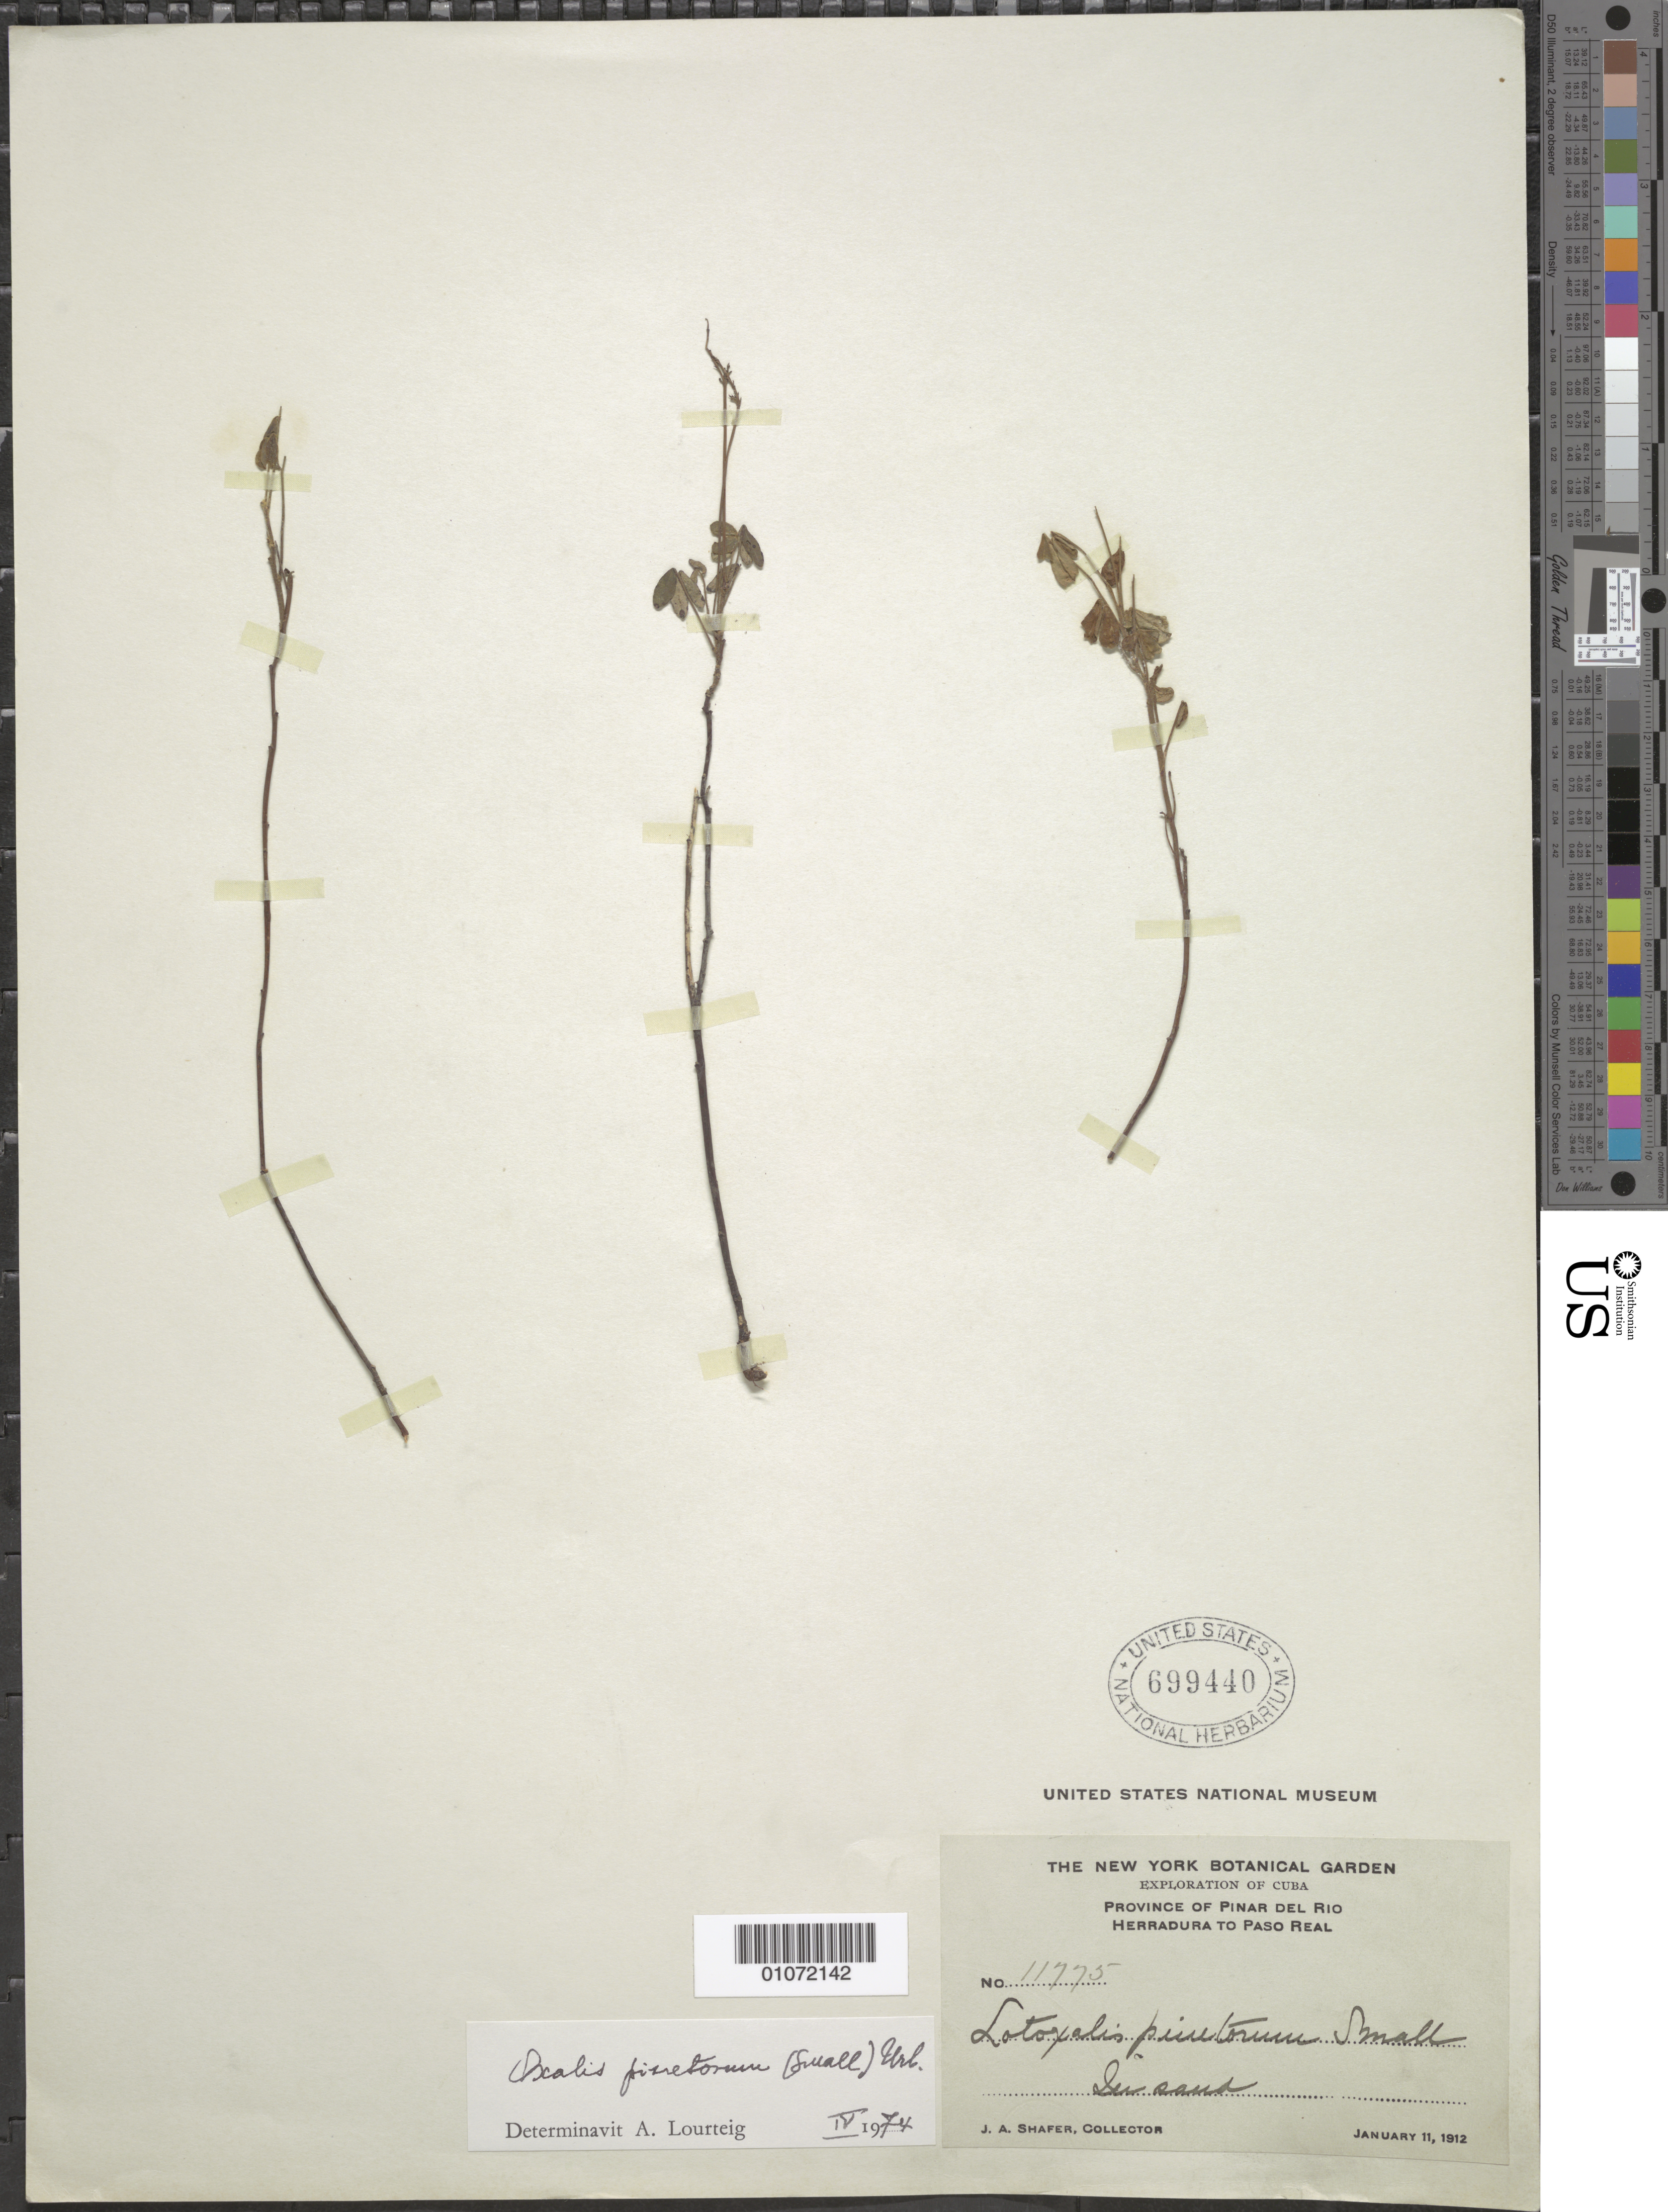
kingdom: Plantae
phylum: Tracheophyta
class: Magnoliopsida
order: Oxalidales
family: Oxalidaceae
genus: Oxalis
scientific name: Oxalis pinetorum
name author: (Small) Urb.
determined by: Lourteig, A.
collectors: J. A. Shafer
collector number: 11775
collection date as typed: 11 Jan 1912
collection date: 1912-01-11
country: Cuba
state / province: Pinar del Rio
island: Cuba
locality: In sand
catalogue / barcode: US 699440